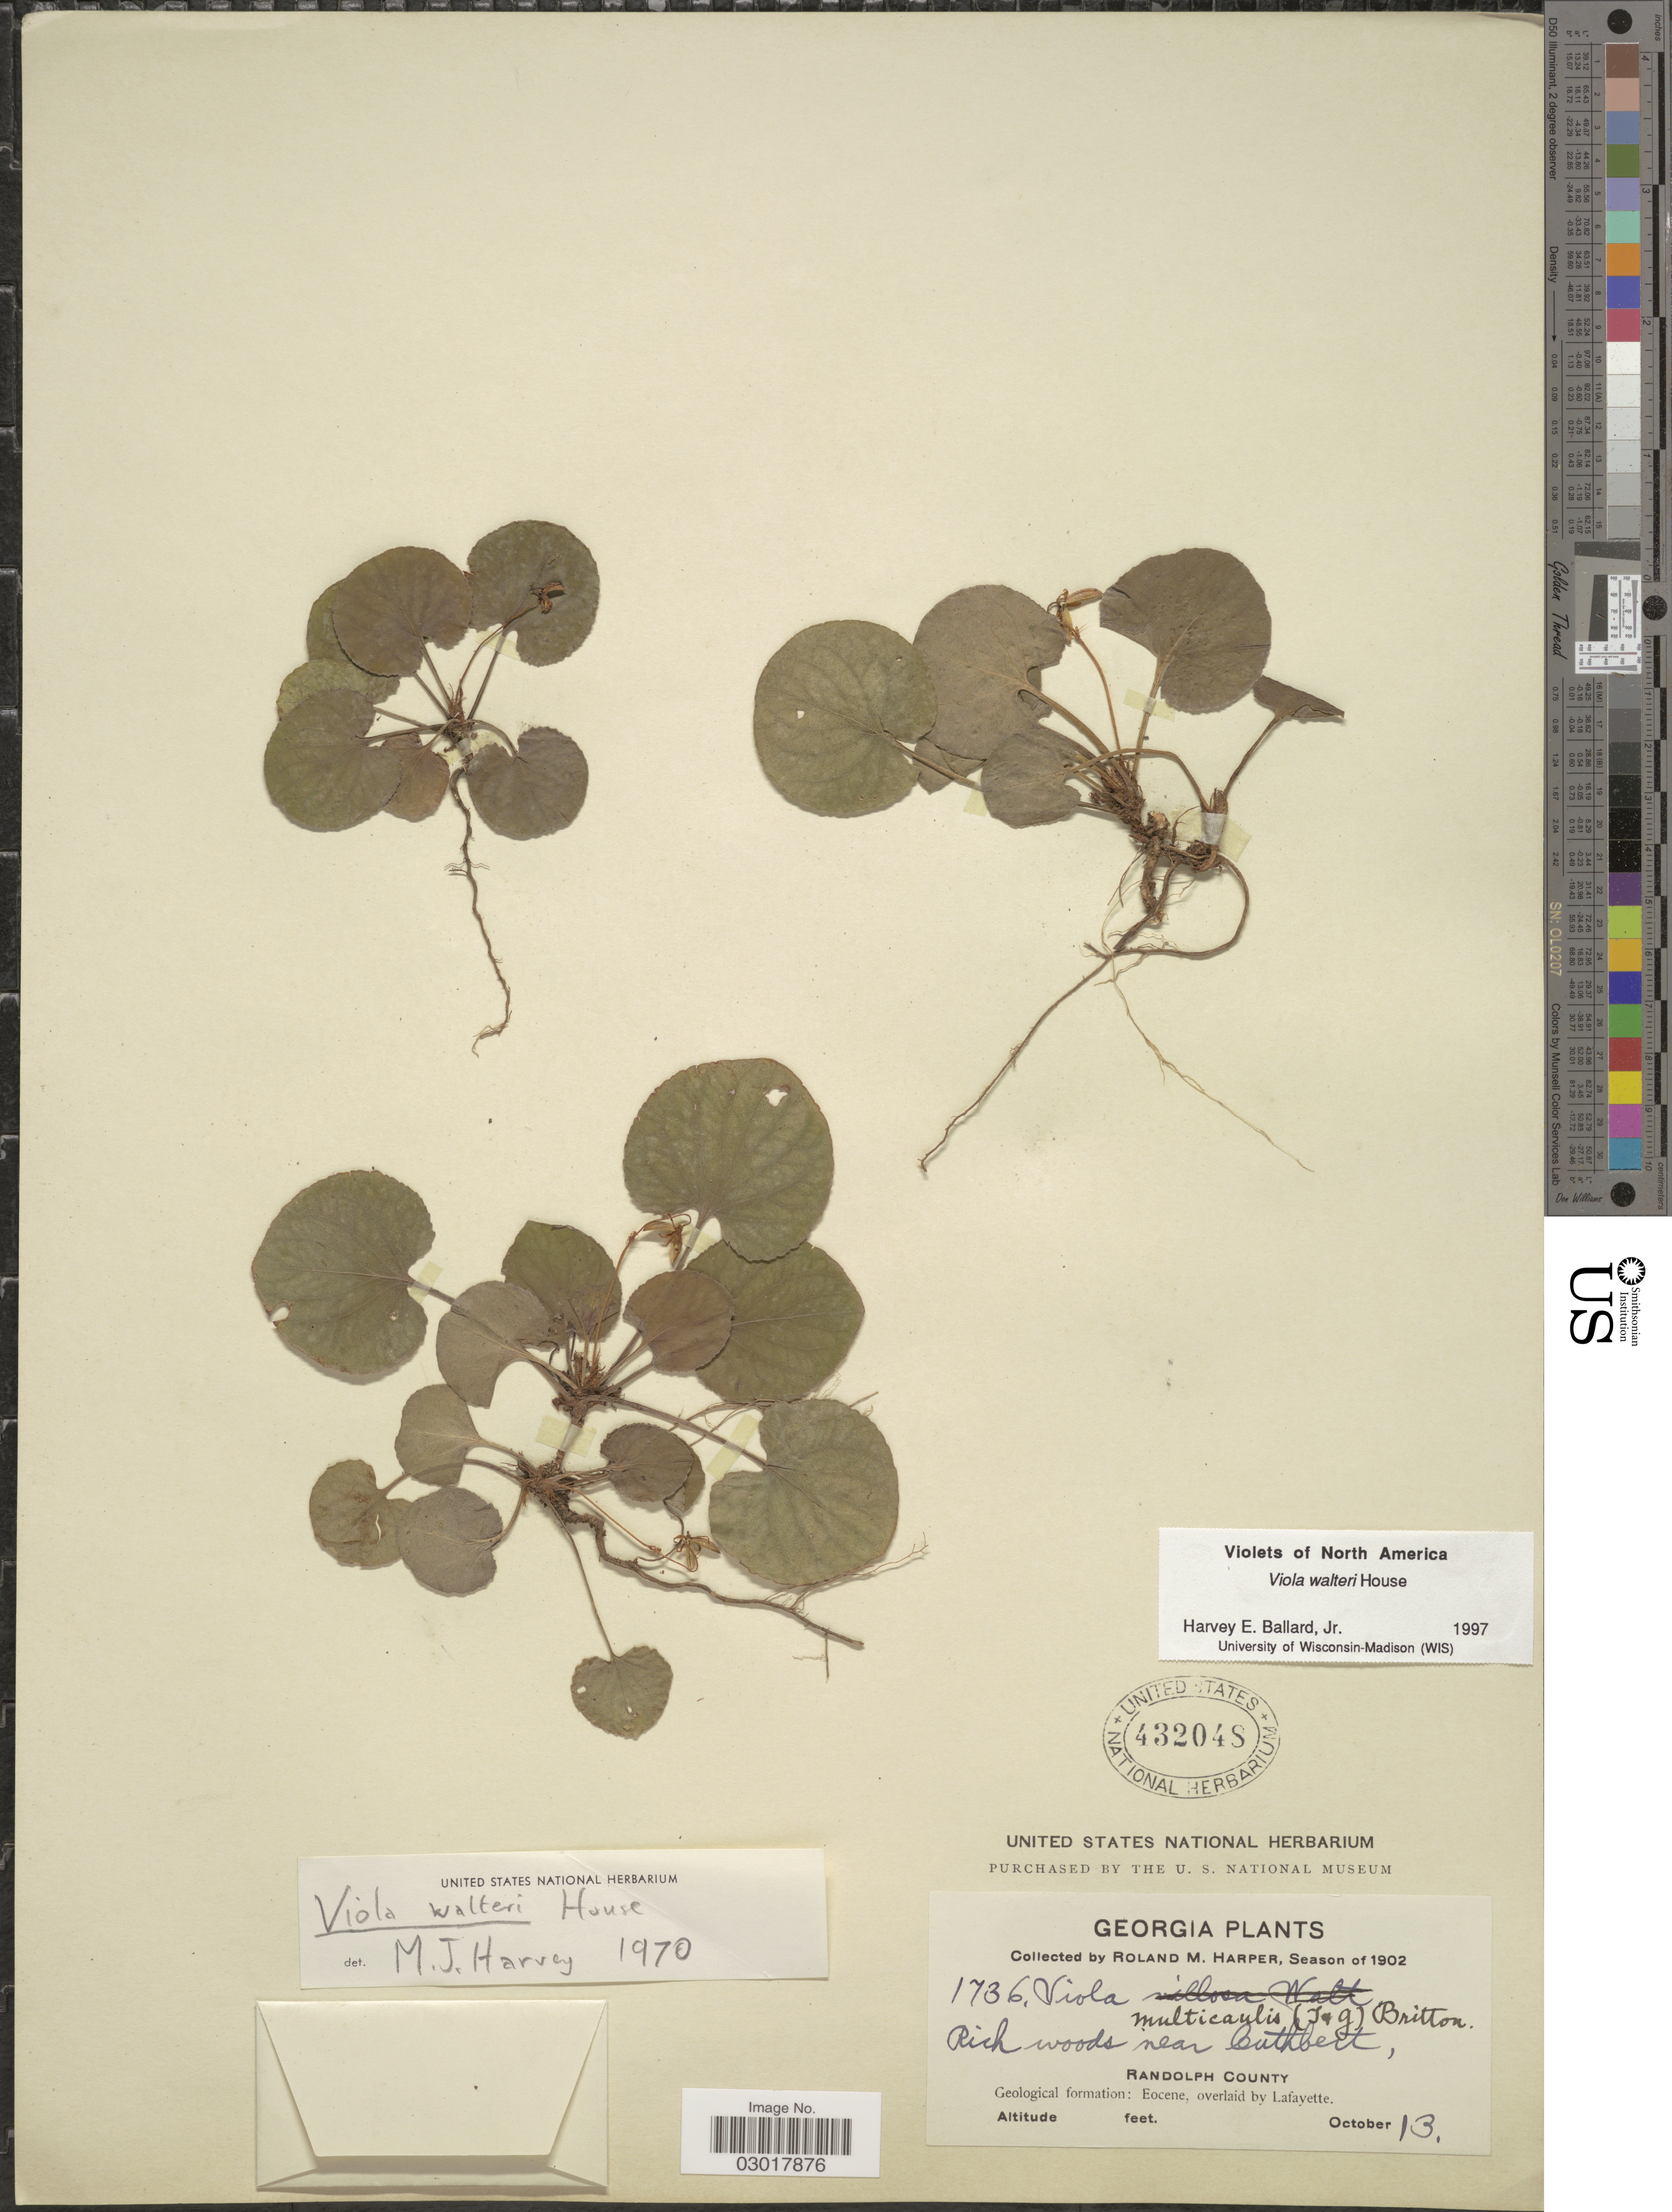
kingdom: Plantae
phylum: Tracheophyta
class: Magnoliopsida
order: Malpighiales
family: Violaceae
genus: Viola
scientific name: Viola walteri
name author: House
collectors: R. M. Harper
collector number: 1736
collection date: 1902-10-13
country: United States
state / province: Georgia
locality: Rich woods near Cuthbert, Randolph County. Geological formation: Eocene, overlaid by Lafayette.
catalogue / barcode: US 432048